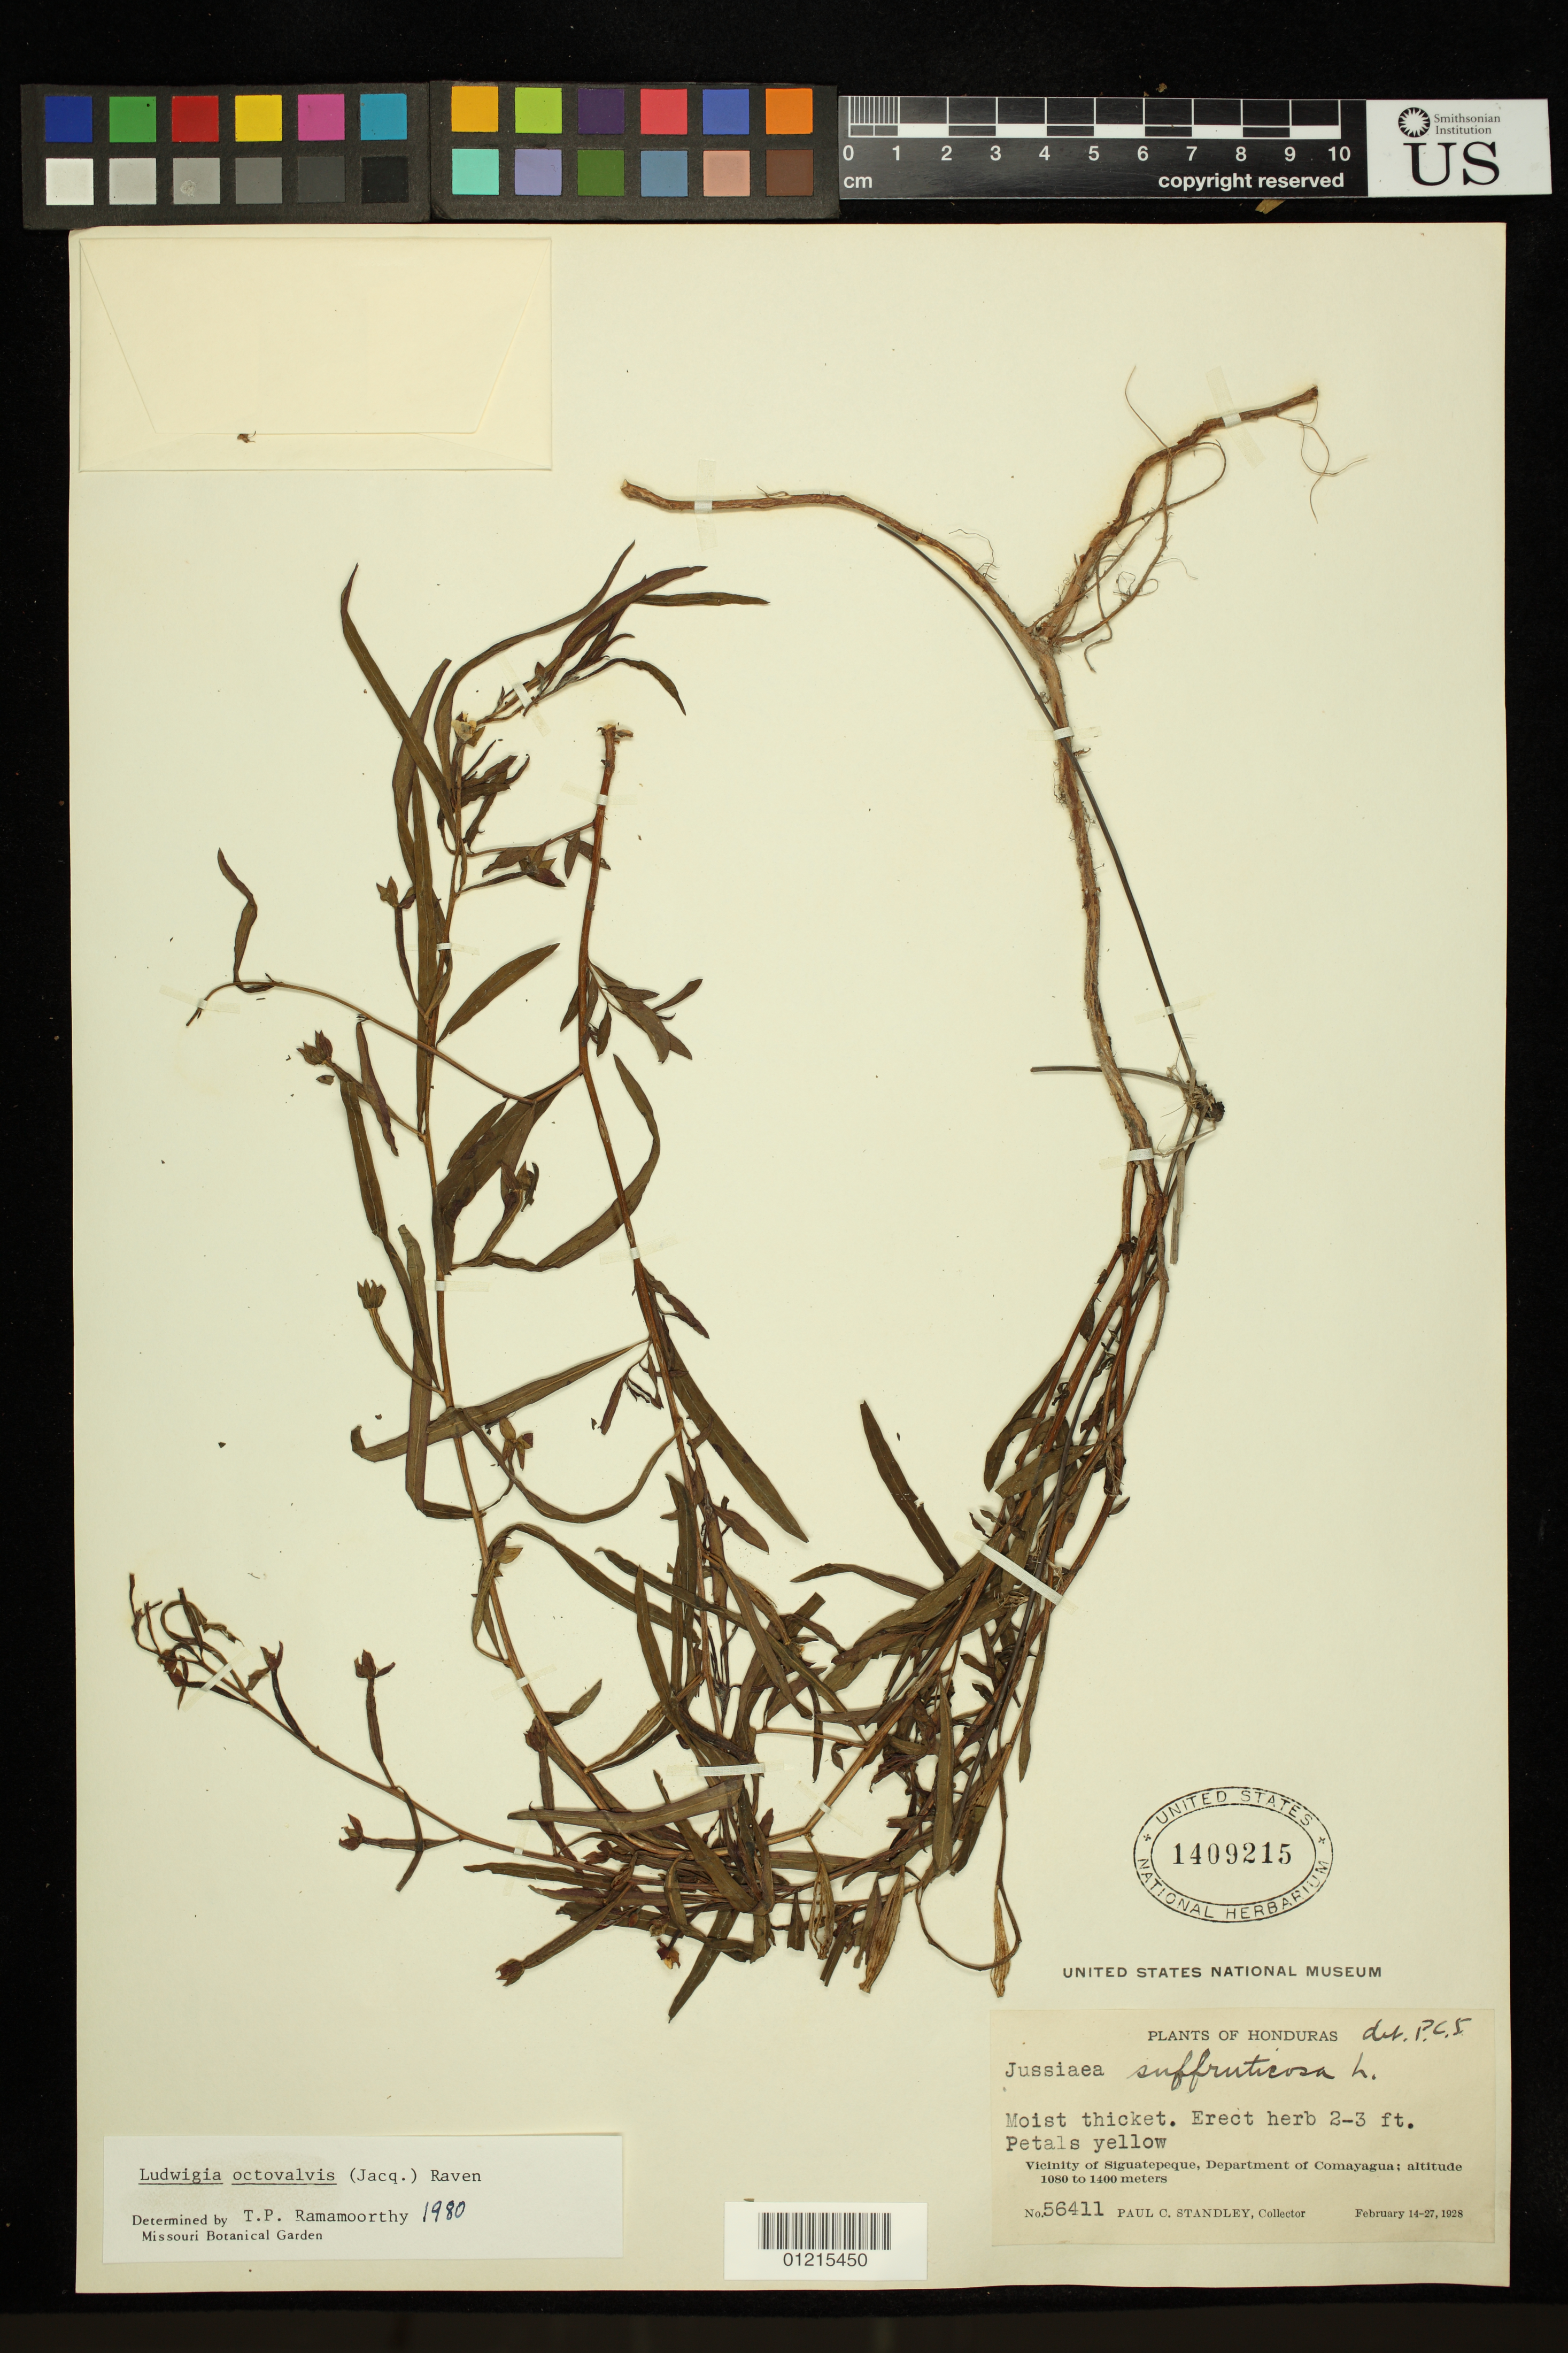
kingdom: Plantae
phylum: Tracheophyta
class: Magnoliopsida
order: Myrtales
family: Onagraceae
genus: Ludwigia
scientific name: Ludwigia octovalvis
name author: (Jacq.) P.H. Raven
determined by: Ramamoorthy, T. P.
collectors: P. C. Standley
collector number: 56411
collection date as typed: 14 Feb 1928 to 27 Feb 1928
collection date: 1928-02-14/1928-02-27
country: Honduras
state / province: Comayagua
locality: Vicinity of Siguatepeque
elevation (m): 1080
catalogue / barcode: US 1409215